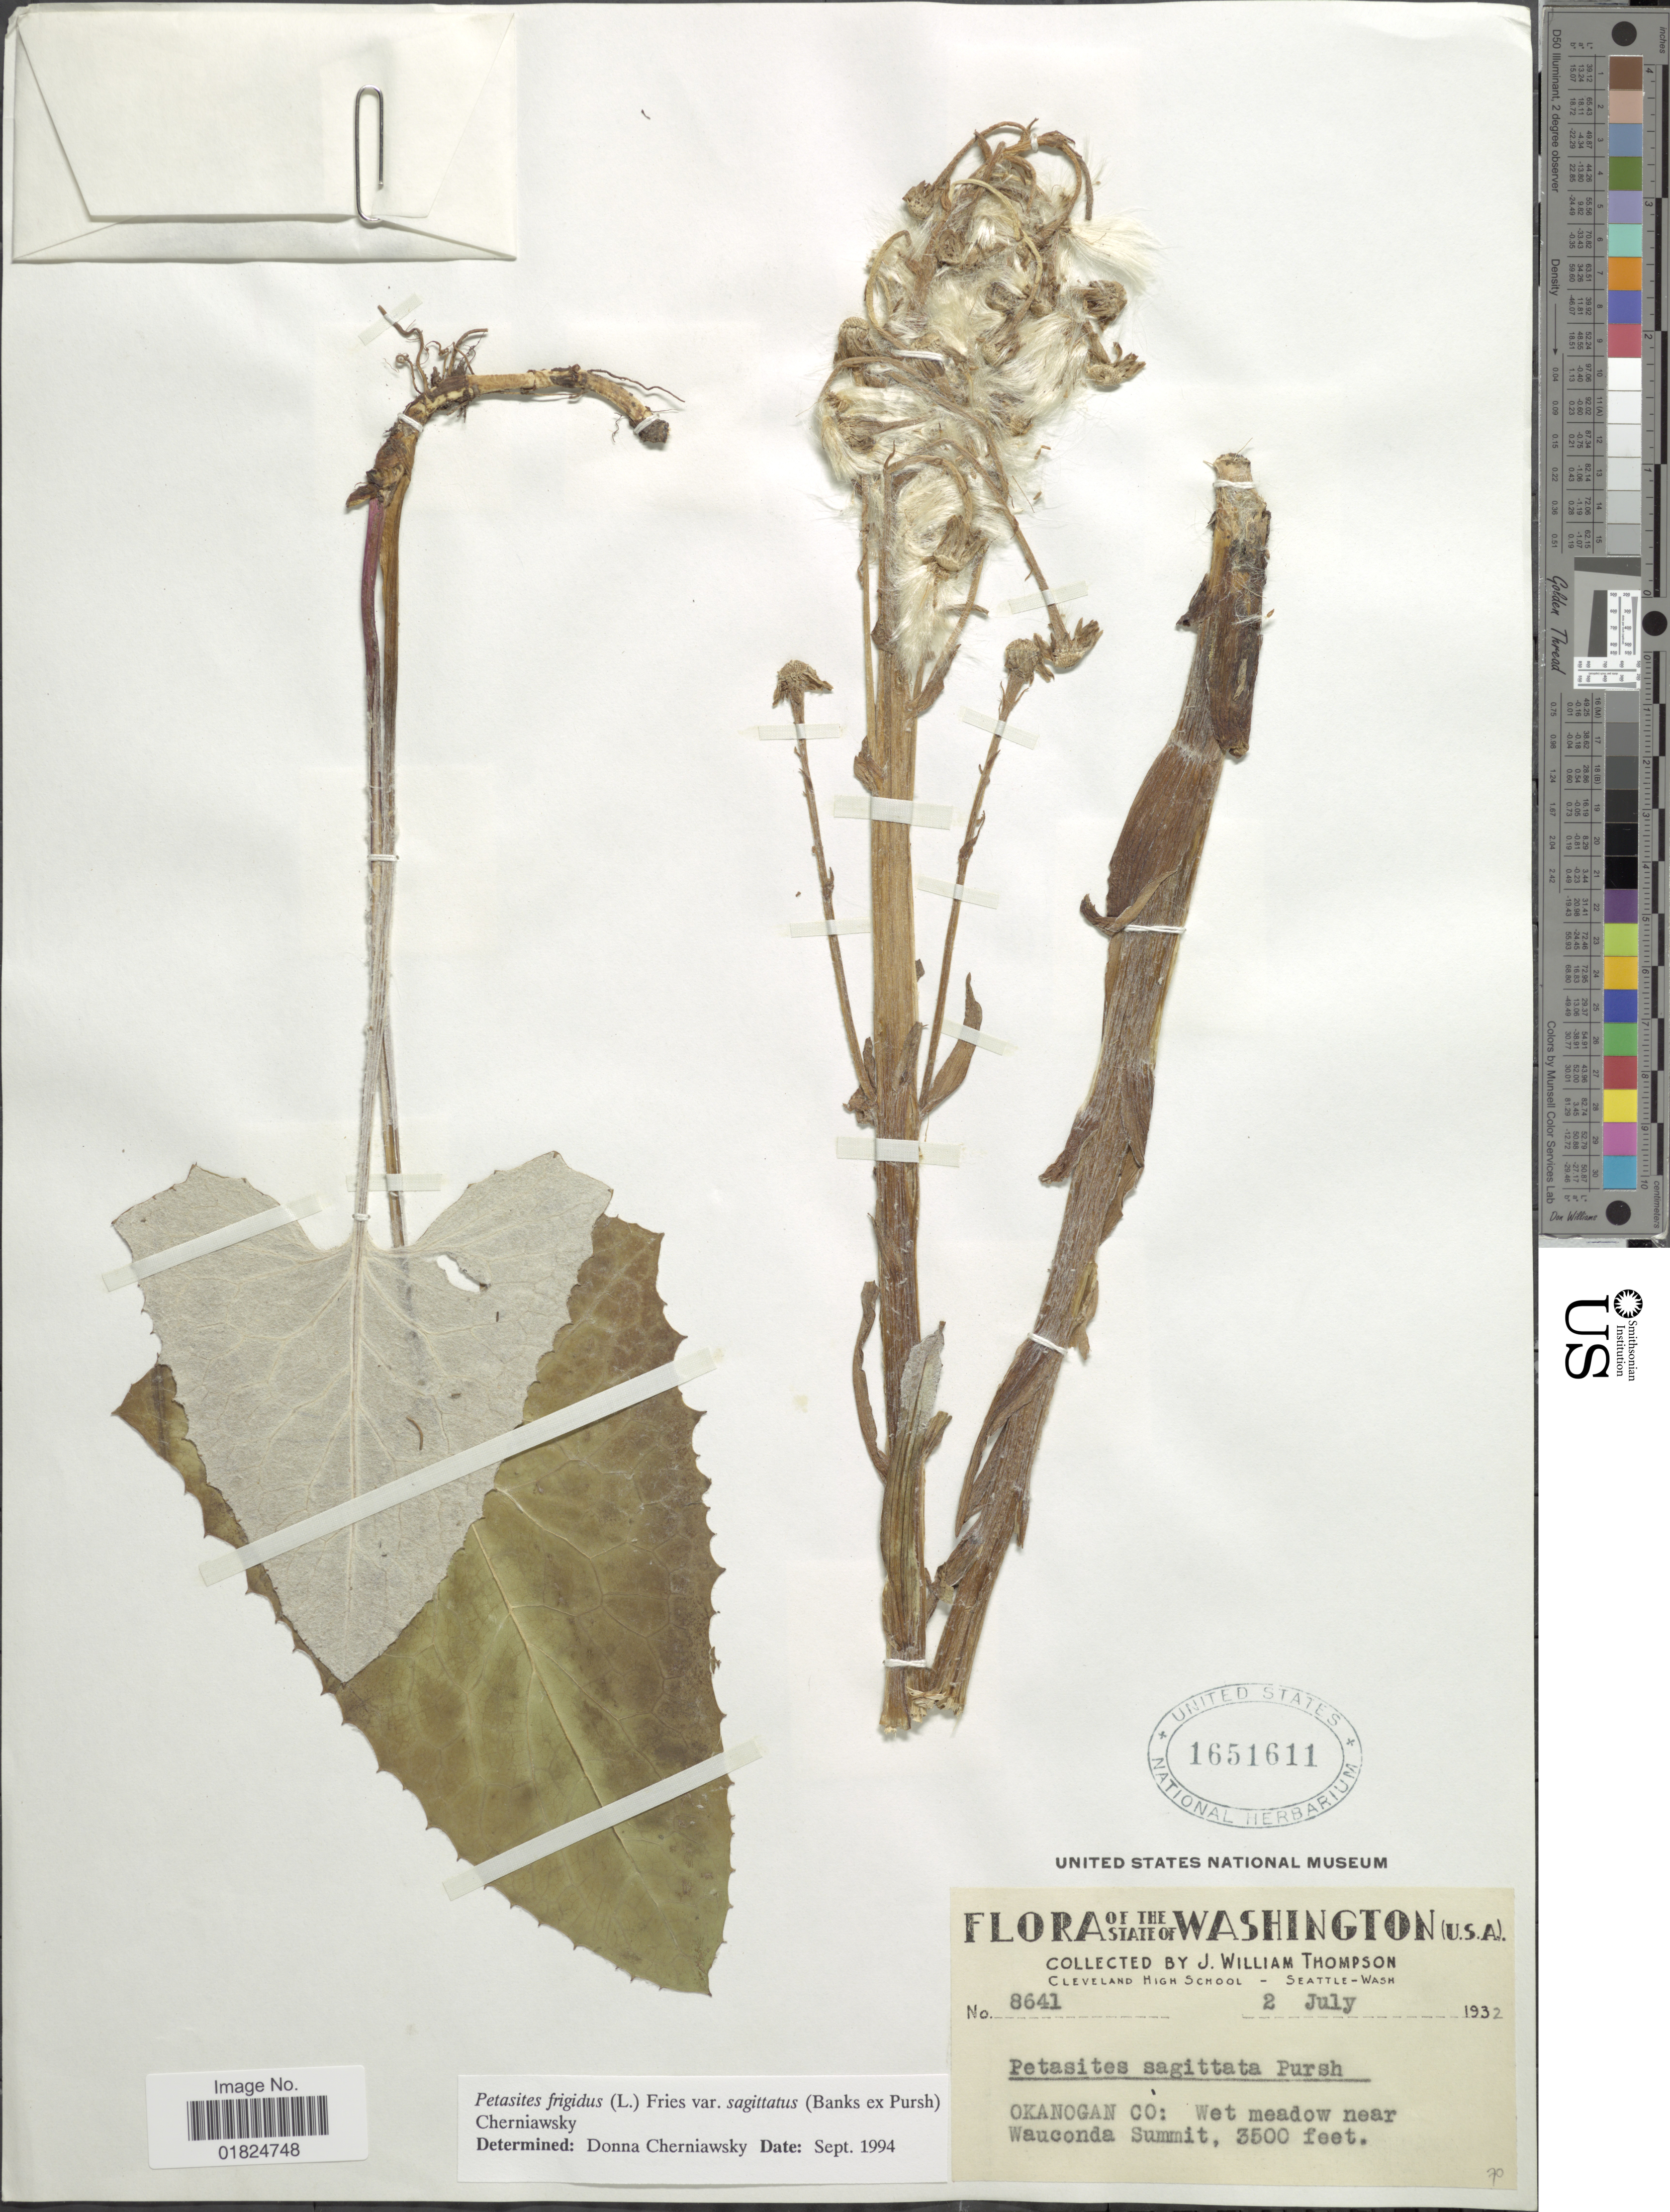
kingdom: Plantae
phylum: Tracheophyta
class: Magnoliopsida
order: Asterales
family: Asteraceae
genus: Petasites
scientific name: Petasites frigidus var. sagittatus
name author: (Banks ex Pursh) Cherniawsky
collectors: J. W. Thompson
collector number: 8641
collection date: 1932-07-02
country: United States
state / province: Washington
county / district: Okanogan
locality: State of Washington. Okanogan Co: Wet meadow near Wauconda Summit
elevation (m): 1067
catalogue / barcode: US 1651611